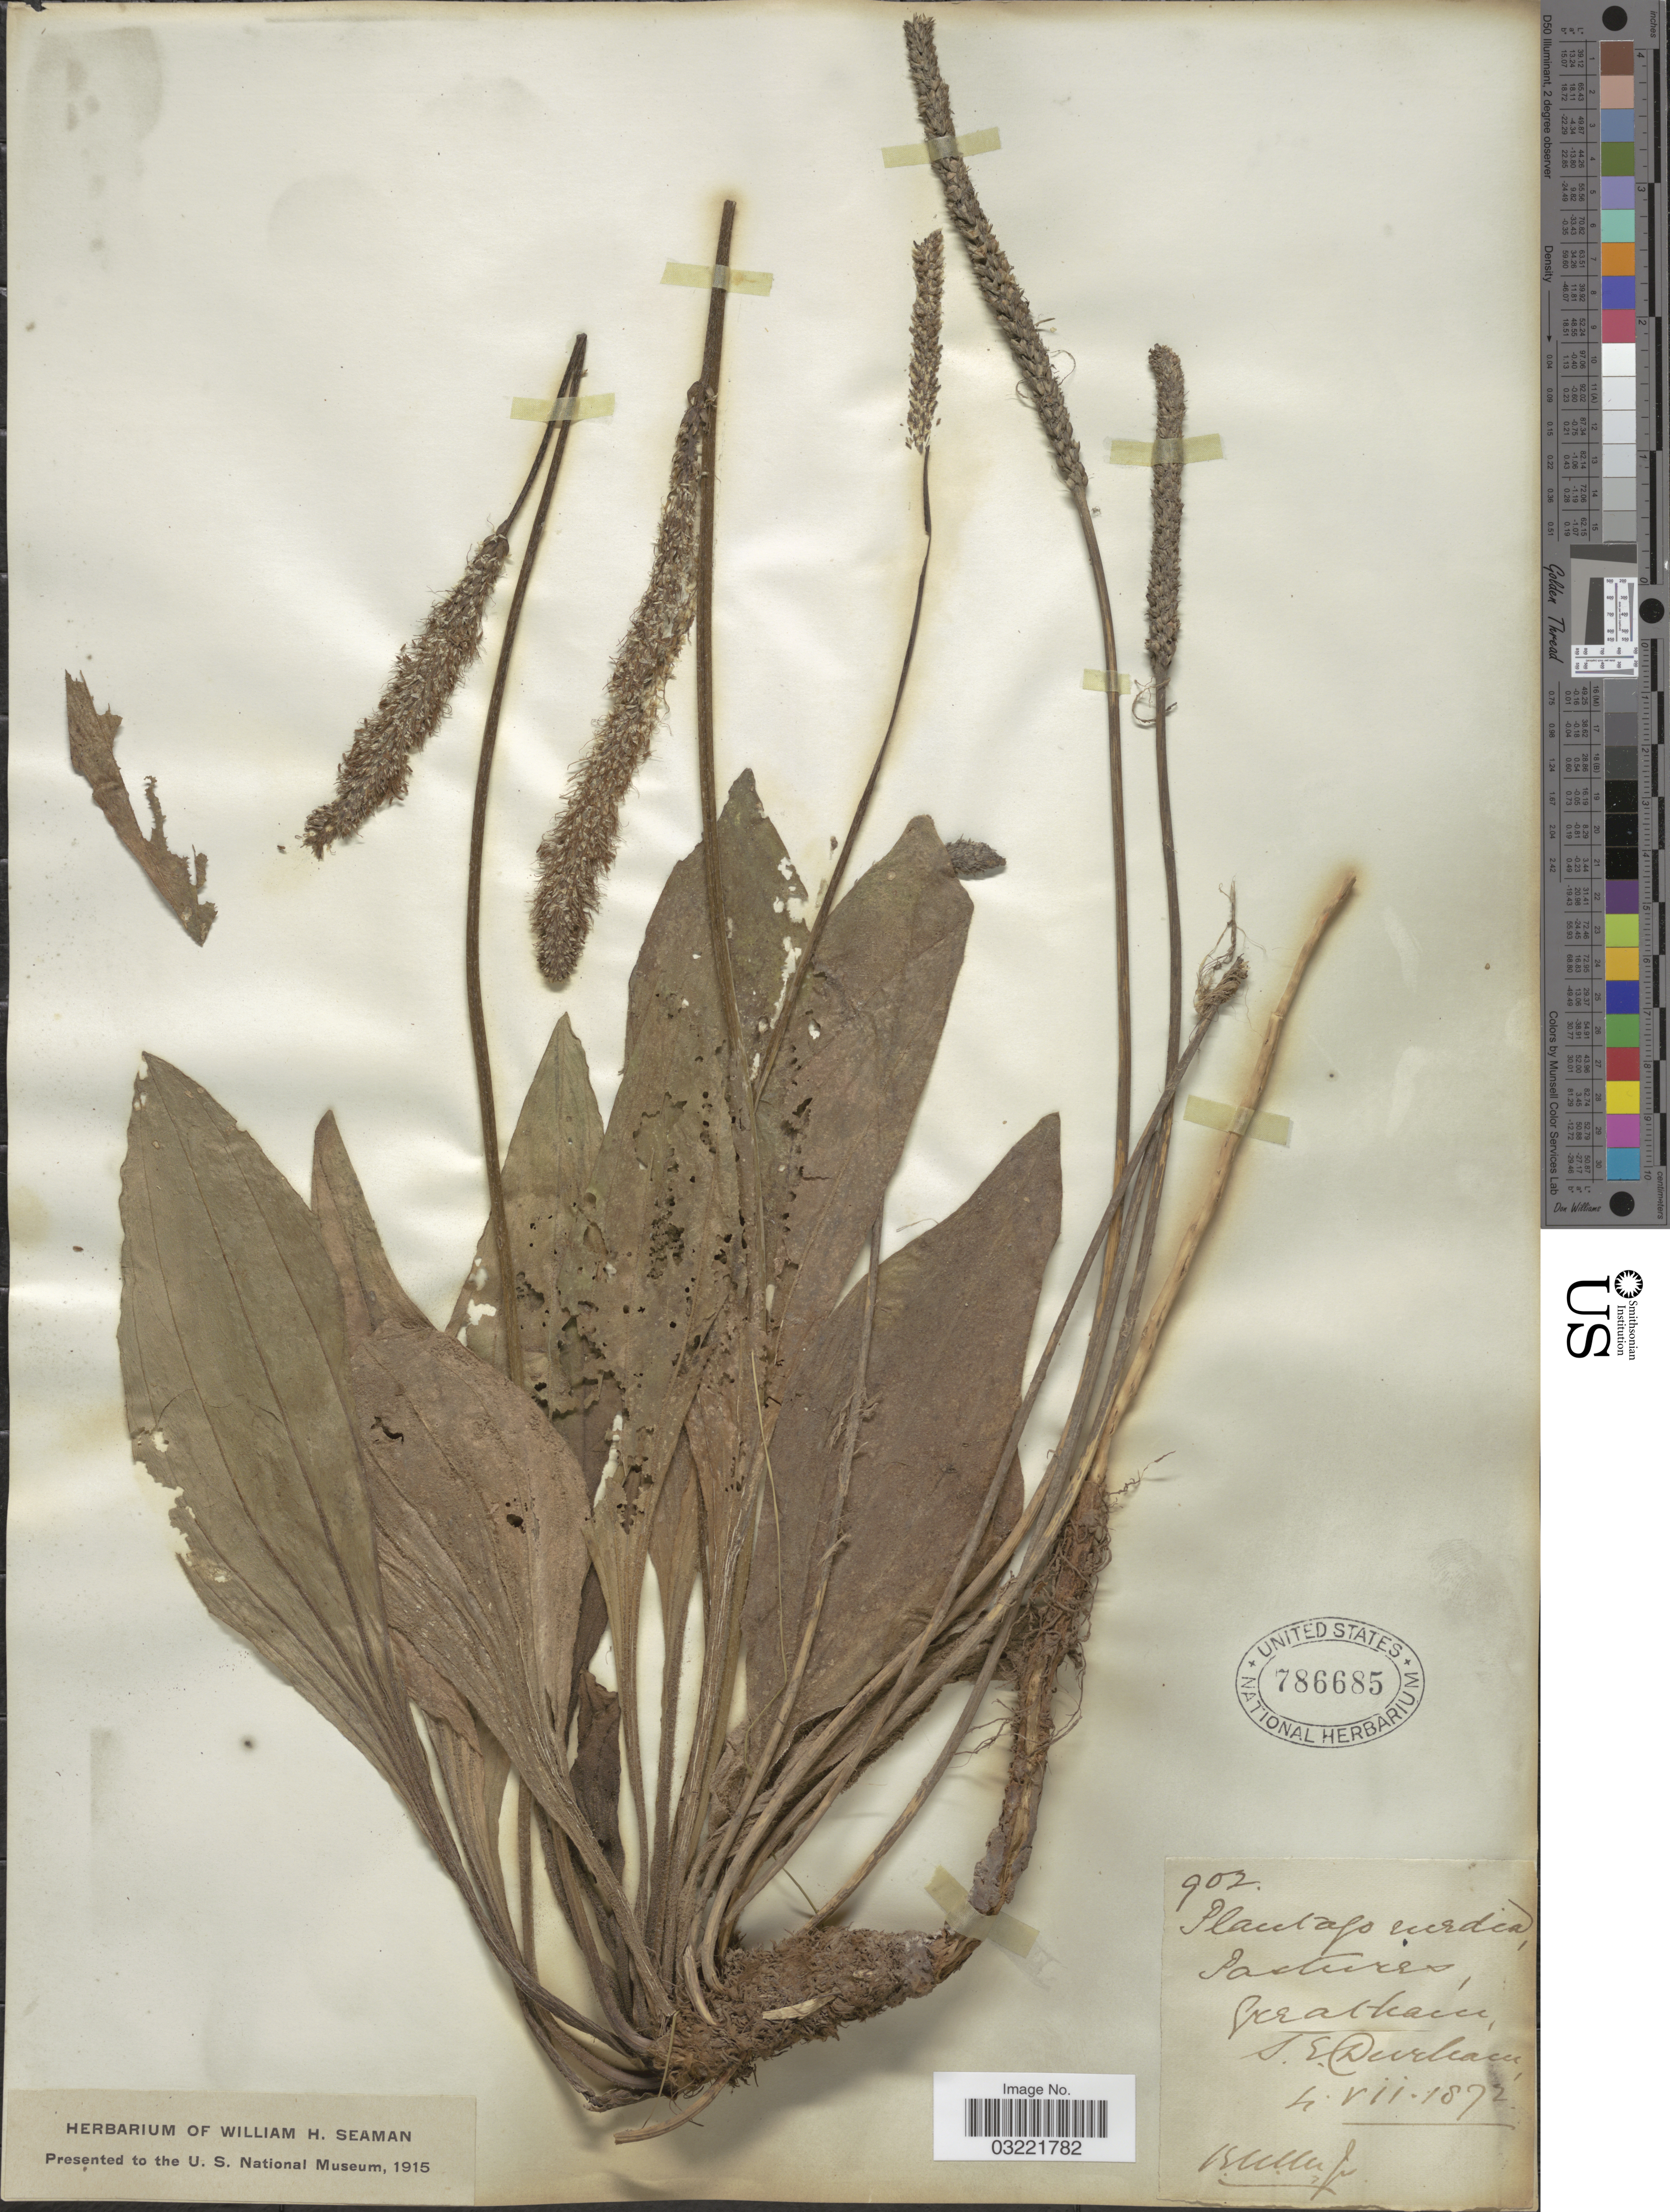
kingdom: Plantae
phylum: Tracheophyta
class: Magnoliopsida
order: Lamiales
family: Plantaginaceae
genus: Plantago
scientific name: Plantago media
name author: L.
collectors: B.M.M. Jr.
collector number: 902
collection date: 1872-06-04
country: United Kingdom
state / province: England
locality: Pastures, Greatham. S.E. Durham.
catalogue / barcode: US 786685